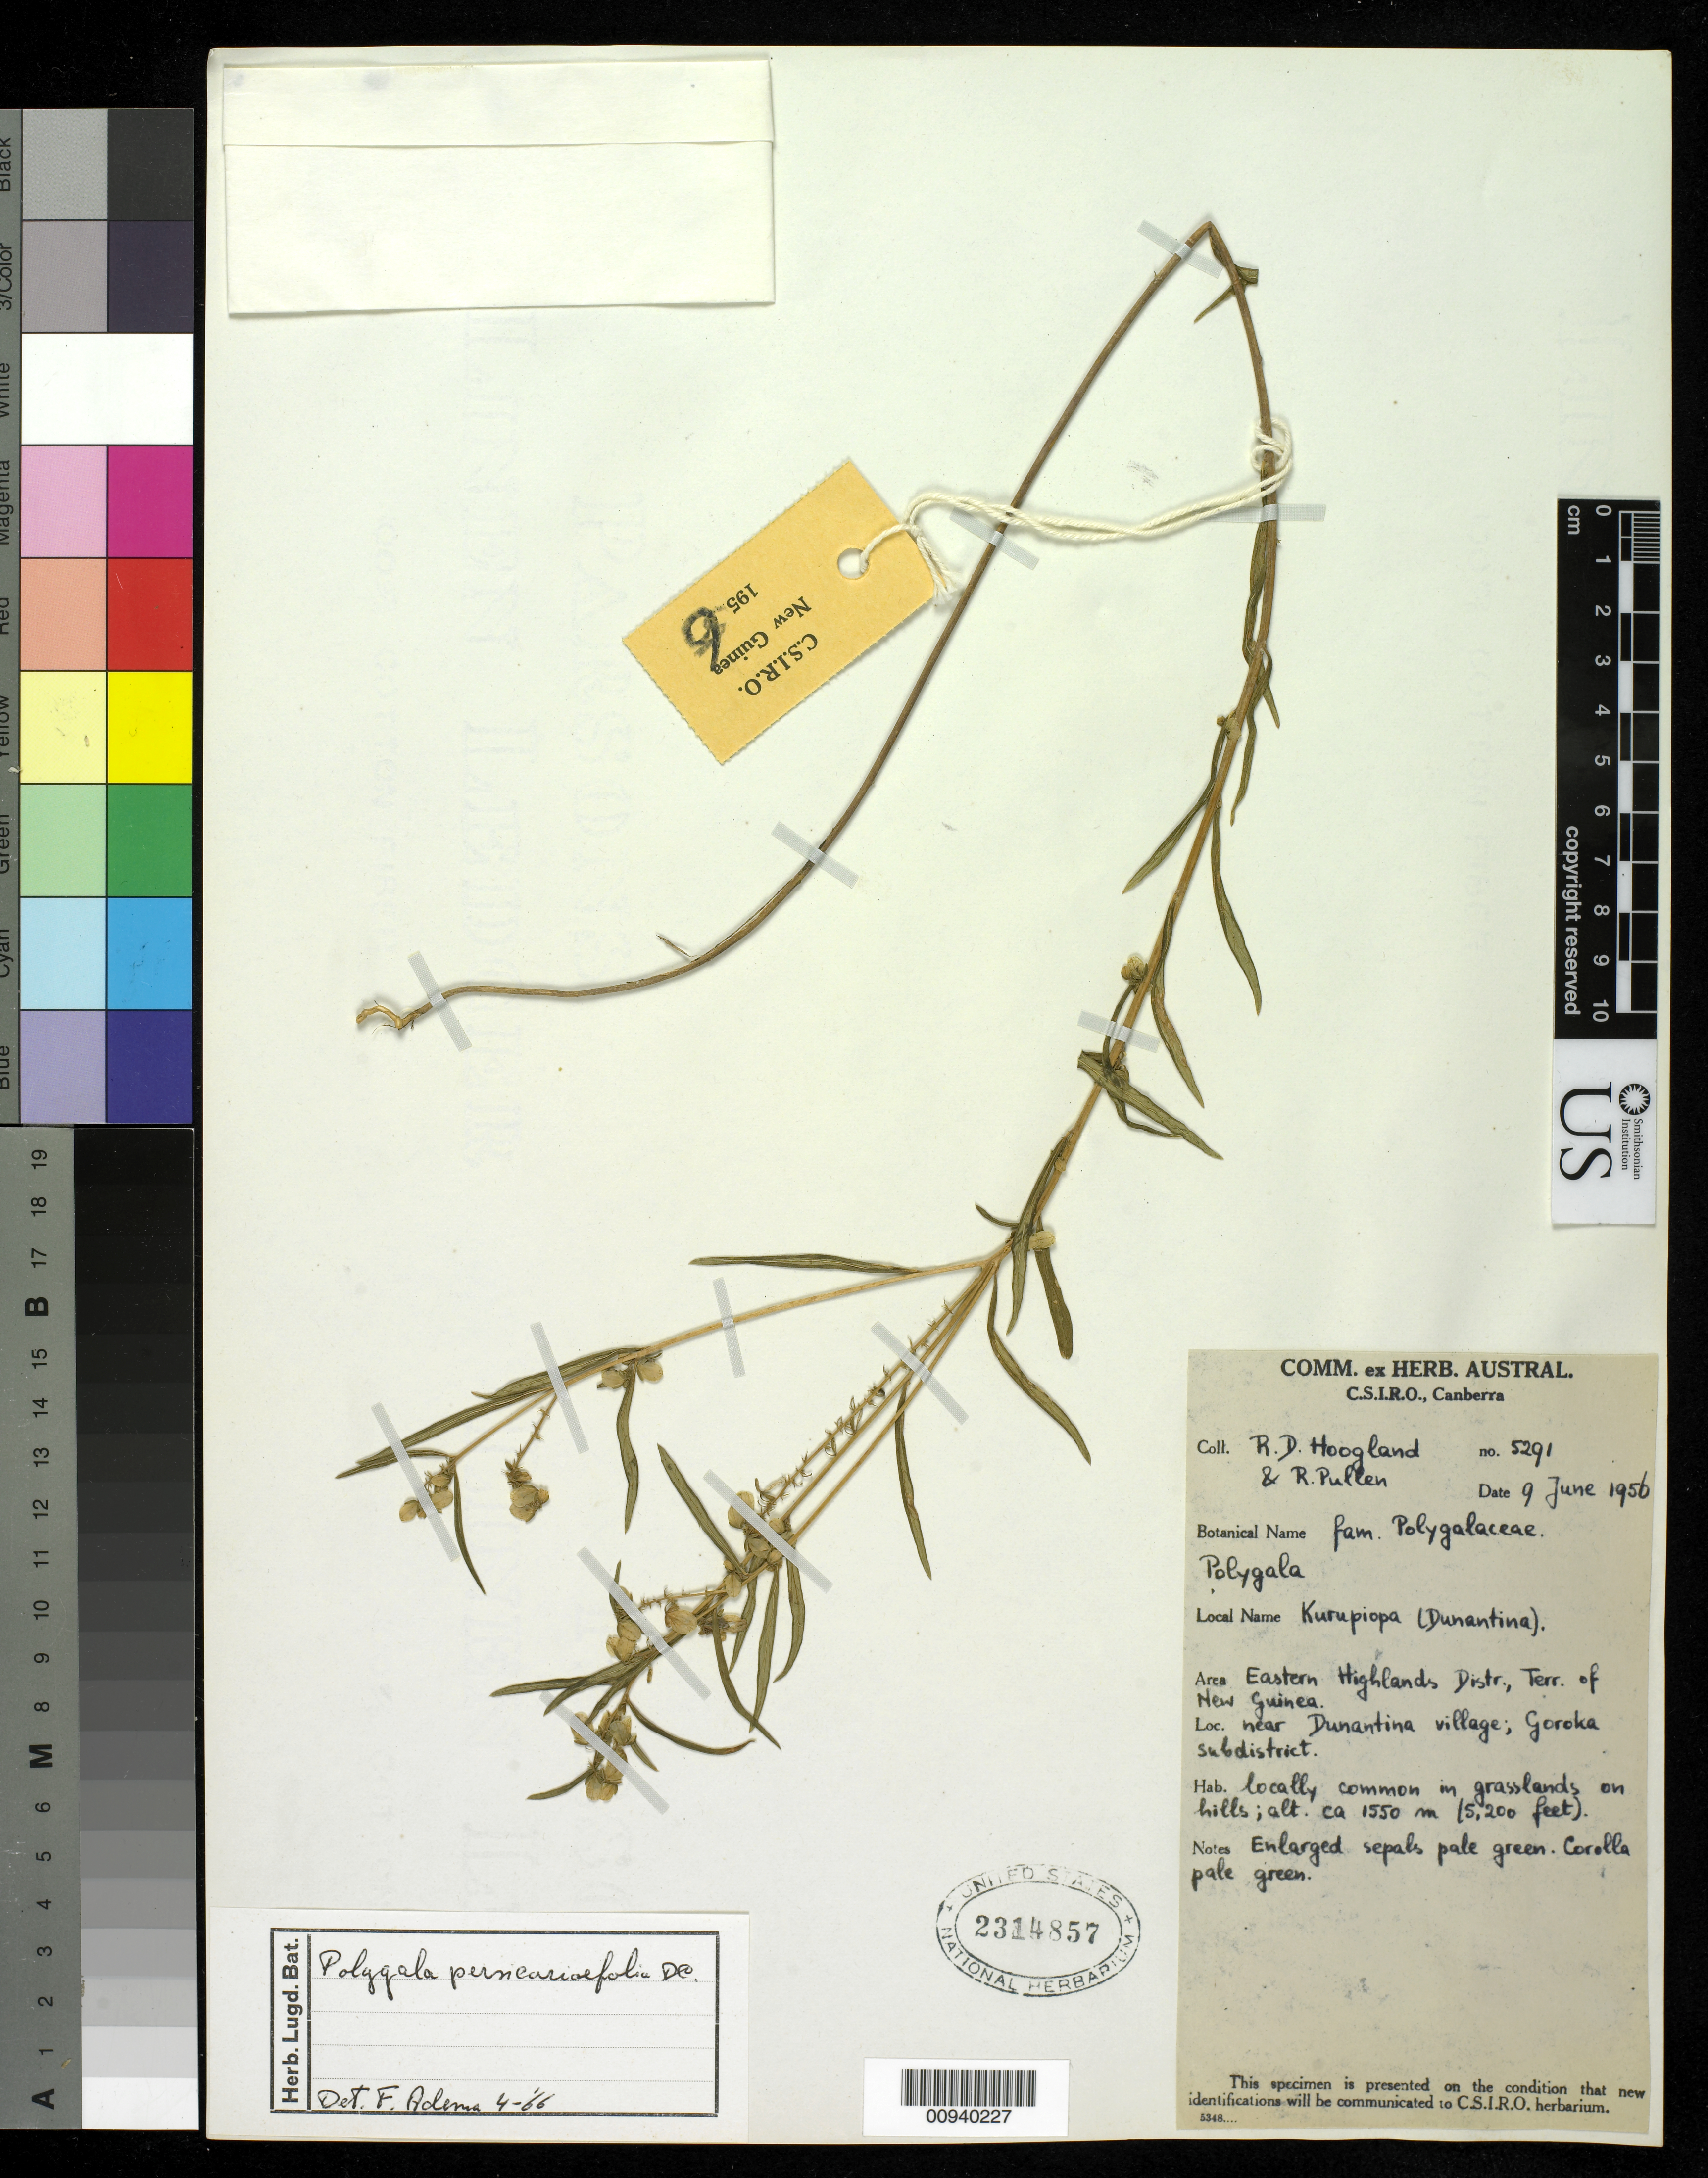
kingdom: Plantae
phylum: Tracheophyta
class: Magnoliopsida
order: Fabales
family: Polygalaceae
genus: Polygala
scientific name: Polygala persicariifolia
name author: DC.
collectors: R. D. Hoogland & R. Pullen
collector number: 5291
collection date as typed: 09 Jun 1956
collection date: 1956-06-09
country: Papua New Guinea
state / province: Eastern Highlands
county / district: Goroka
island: New Guinea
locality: Near Dunantina village.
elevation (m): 1550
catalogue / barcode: US 2314857